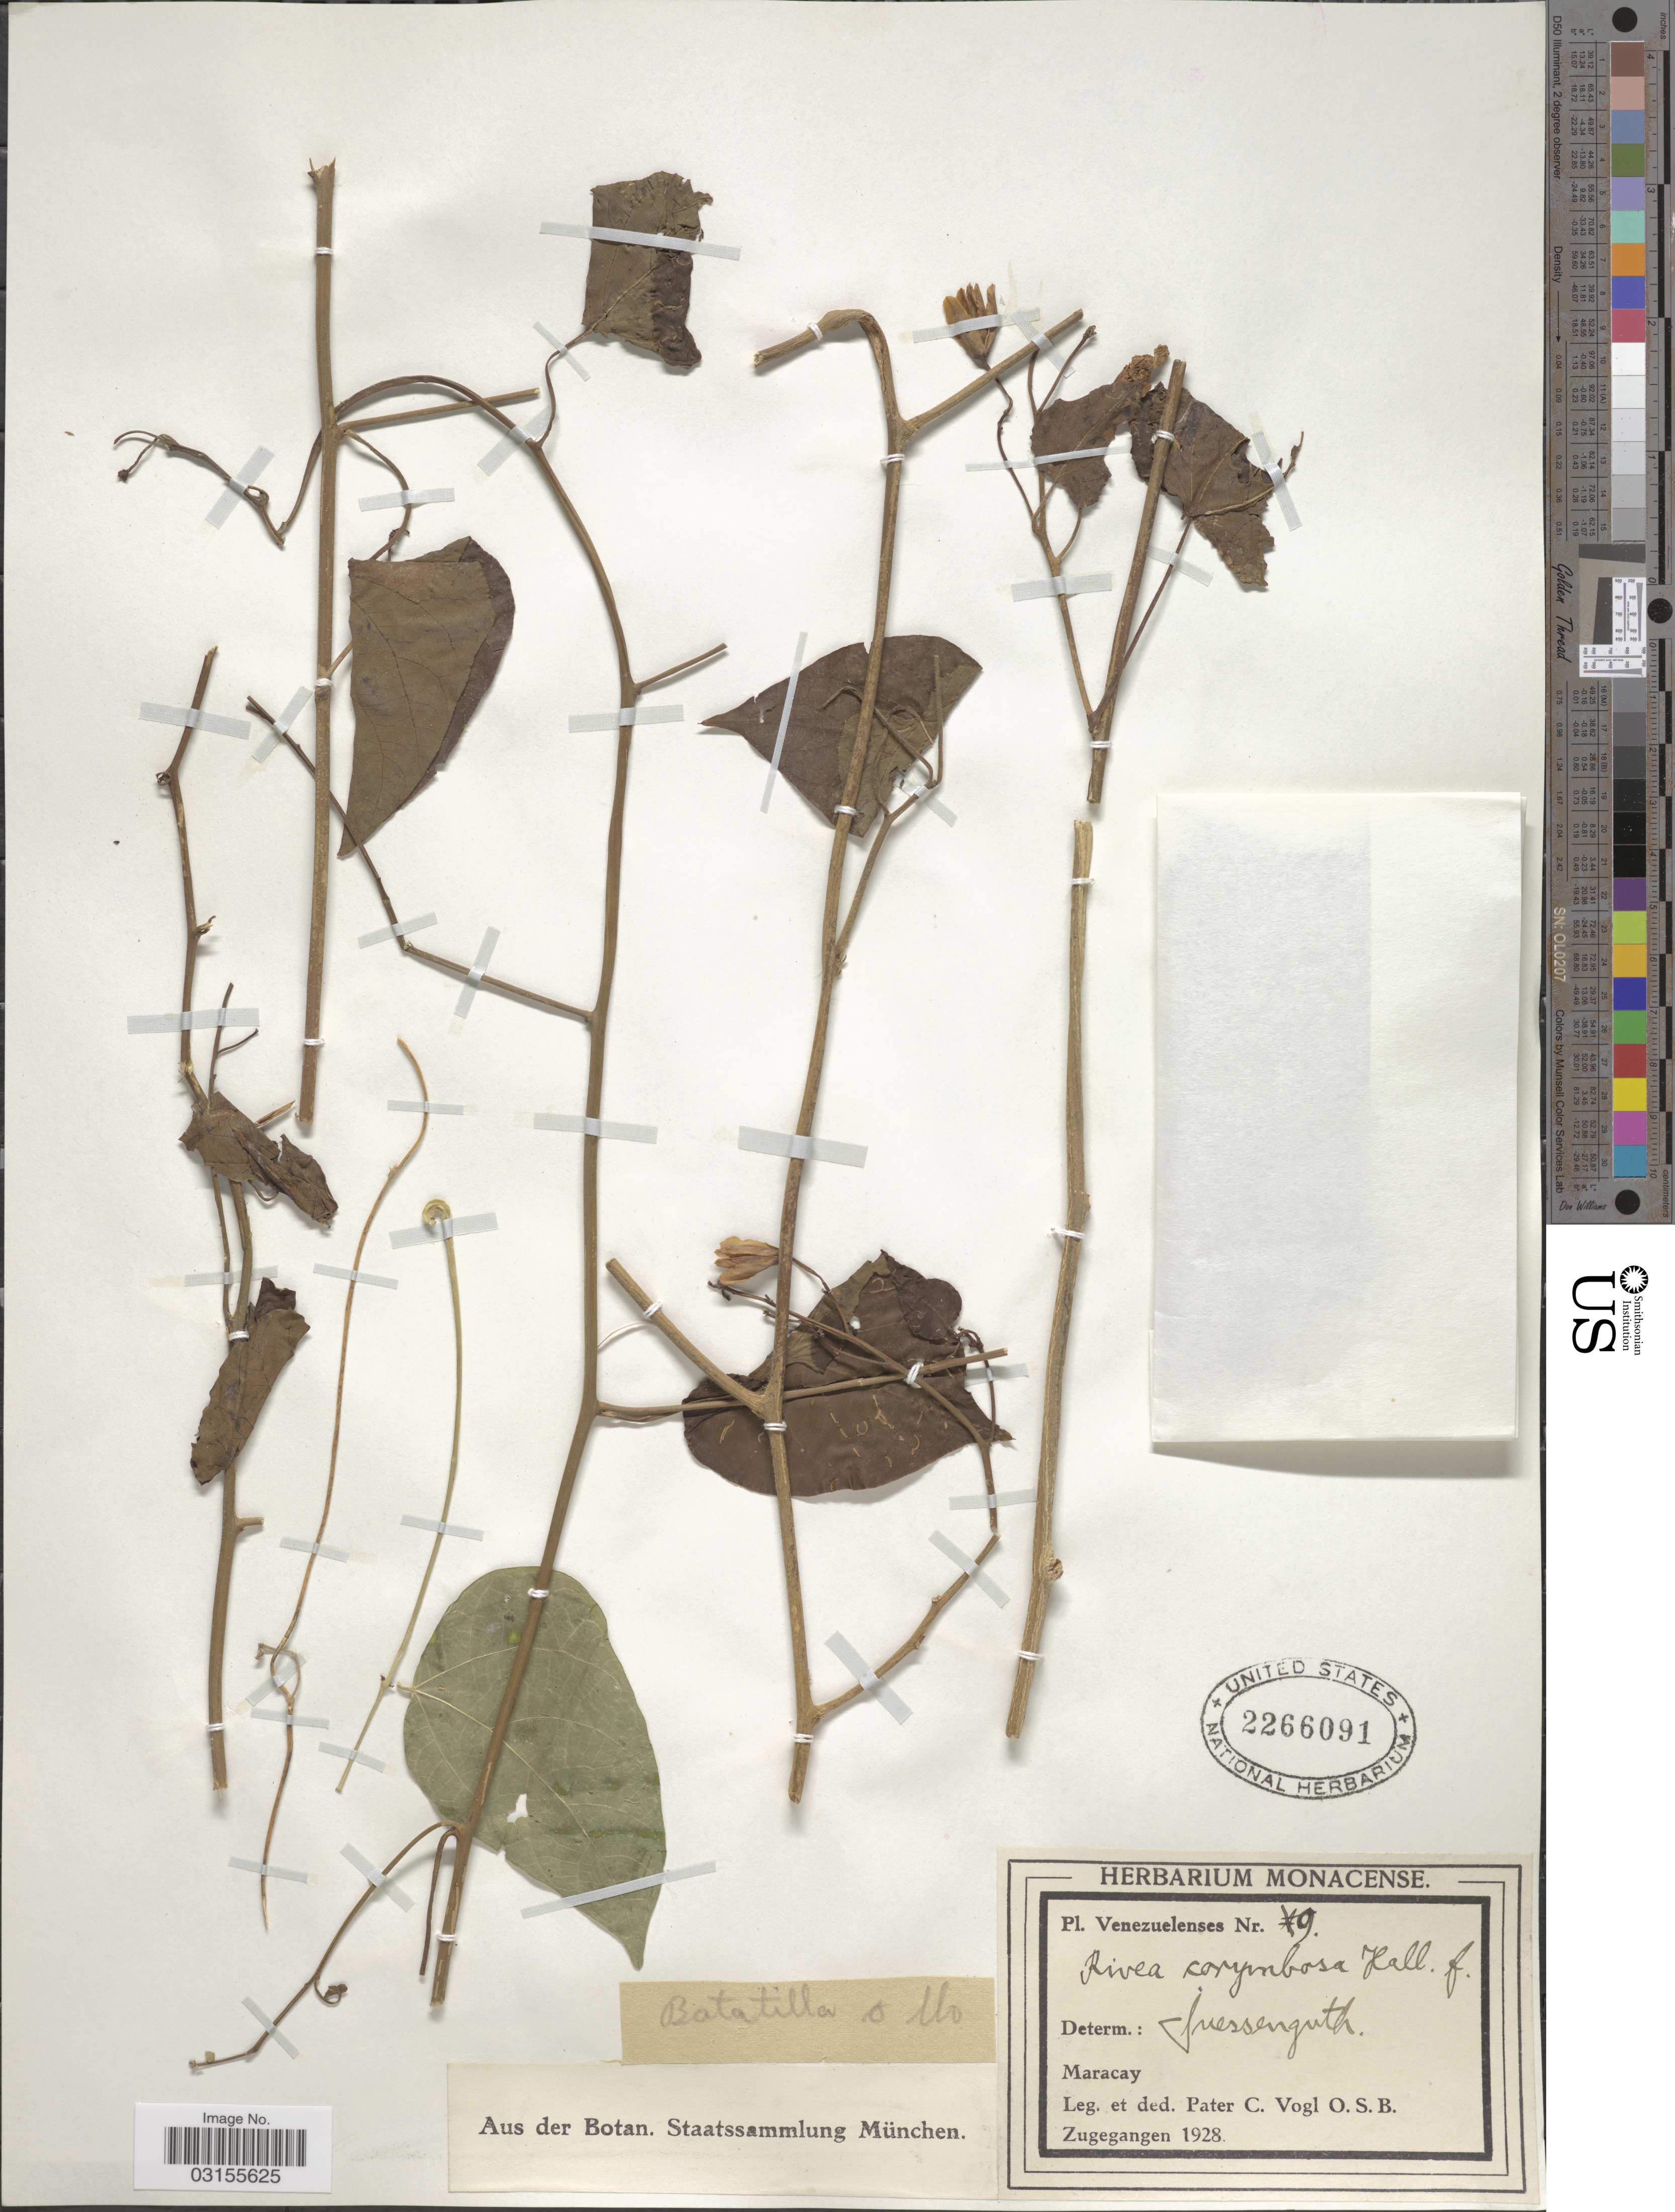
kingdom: Plantae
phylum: Tracheophyta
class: Magnoliopsida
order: Solanales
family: Convolvulaceae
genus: Turbina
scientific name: Turbina corymbosa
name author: (L.) Raf.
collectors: P. Vogl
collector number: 19*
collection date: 1928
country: Venezuela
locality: Maracay.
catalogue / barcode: US 2266091